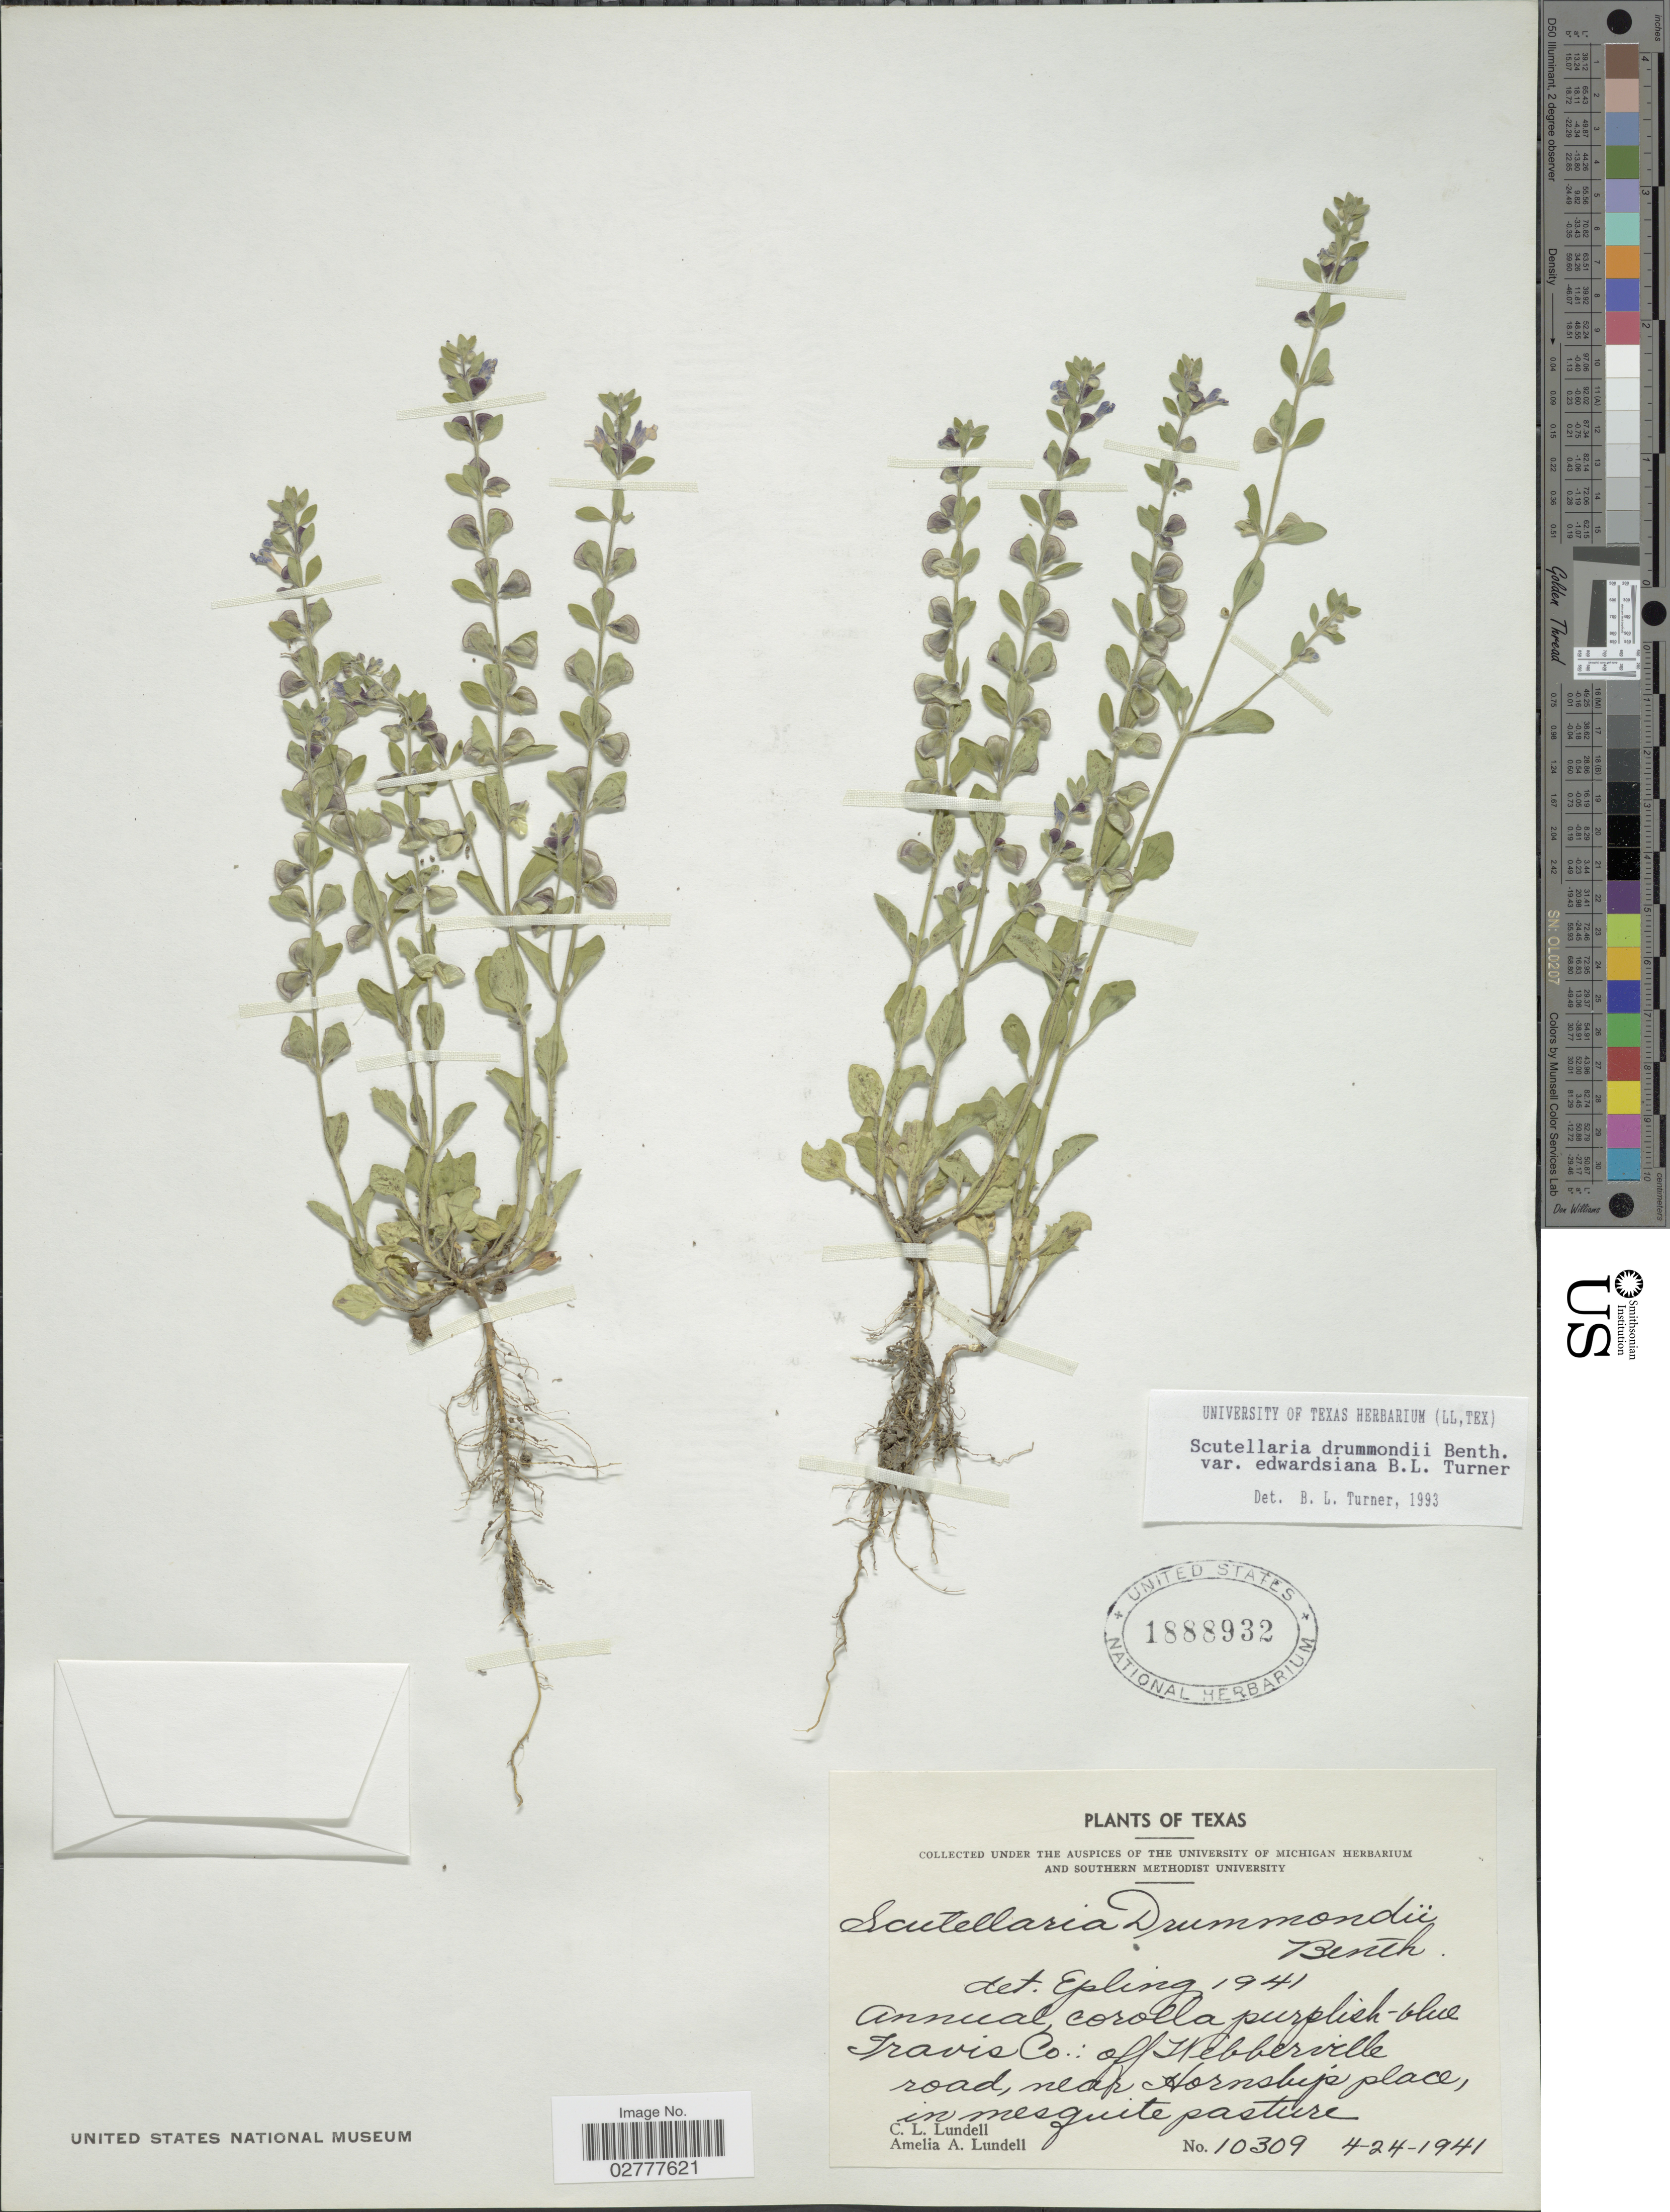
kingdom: Plantae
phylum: Tracheophyta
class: Magnoliopsida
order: Lamiales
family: Lamiaceae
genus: Scutellaria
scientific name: Scutellaria drummondii var. edwardsiana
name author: Benth.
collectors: C. L. Lundell & A. A. Lundell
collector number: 10309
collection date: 1941-04-24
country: United States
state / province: Texas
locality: Travis Co.: off Webberville road, near Hornship place.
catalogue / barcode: US 1888932